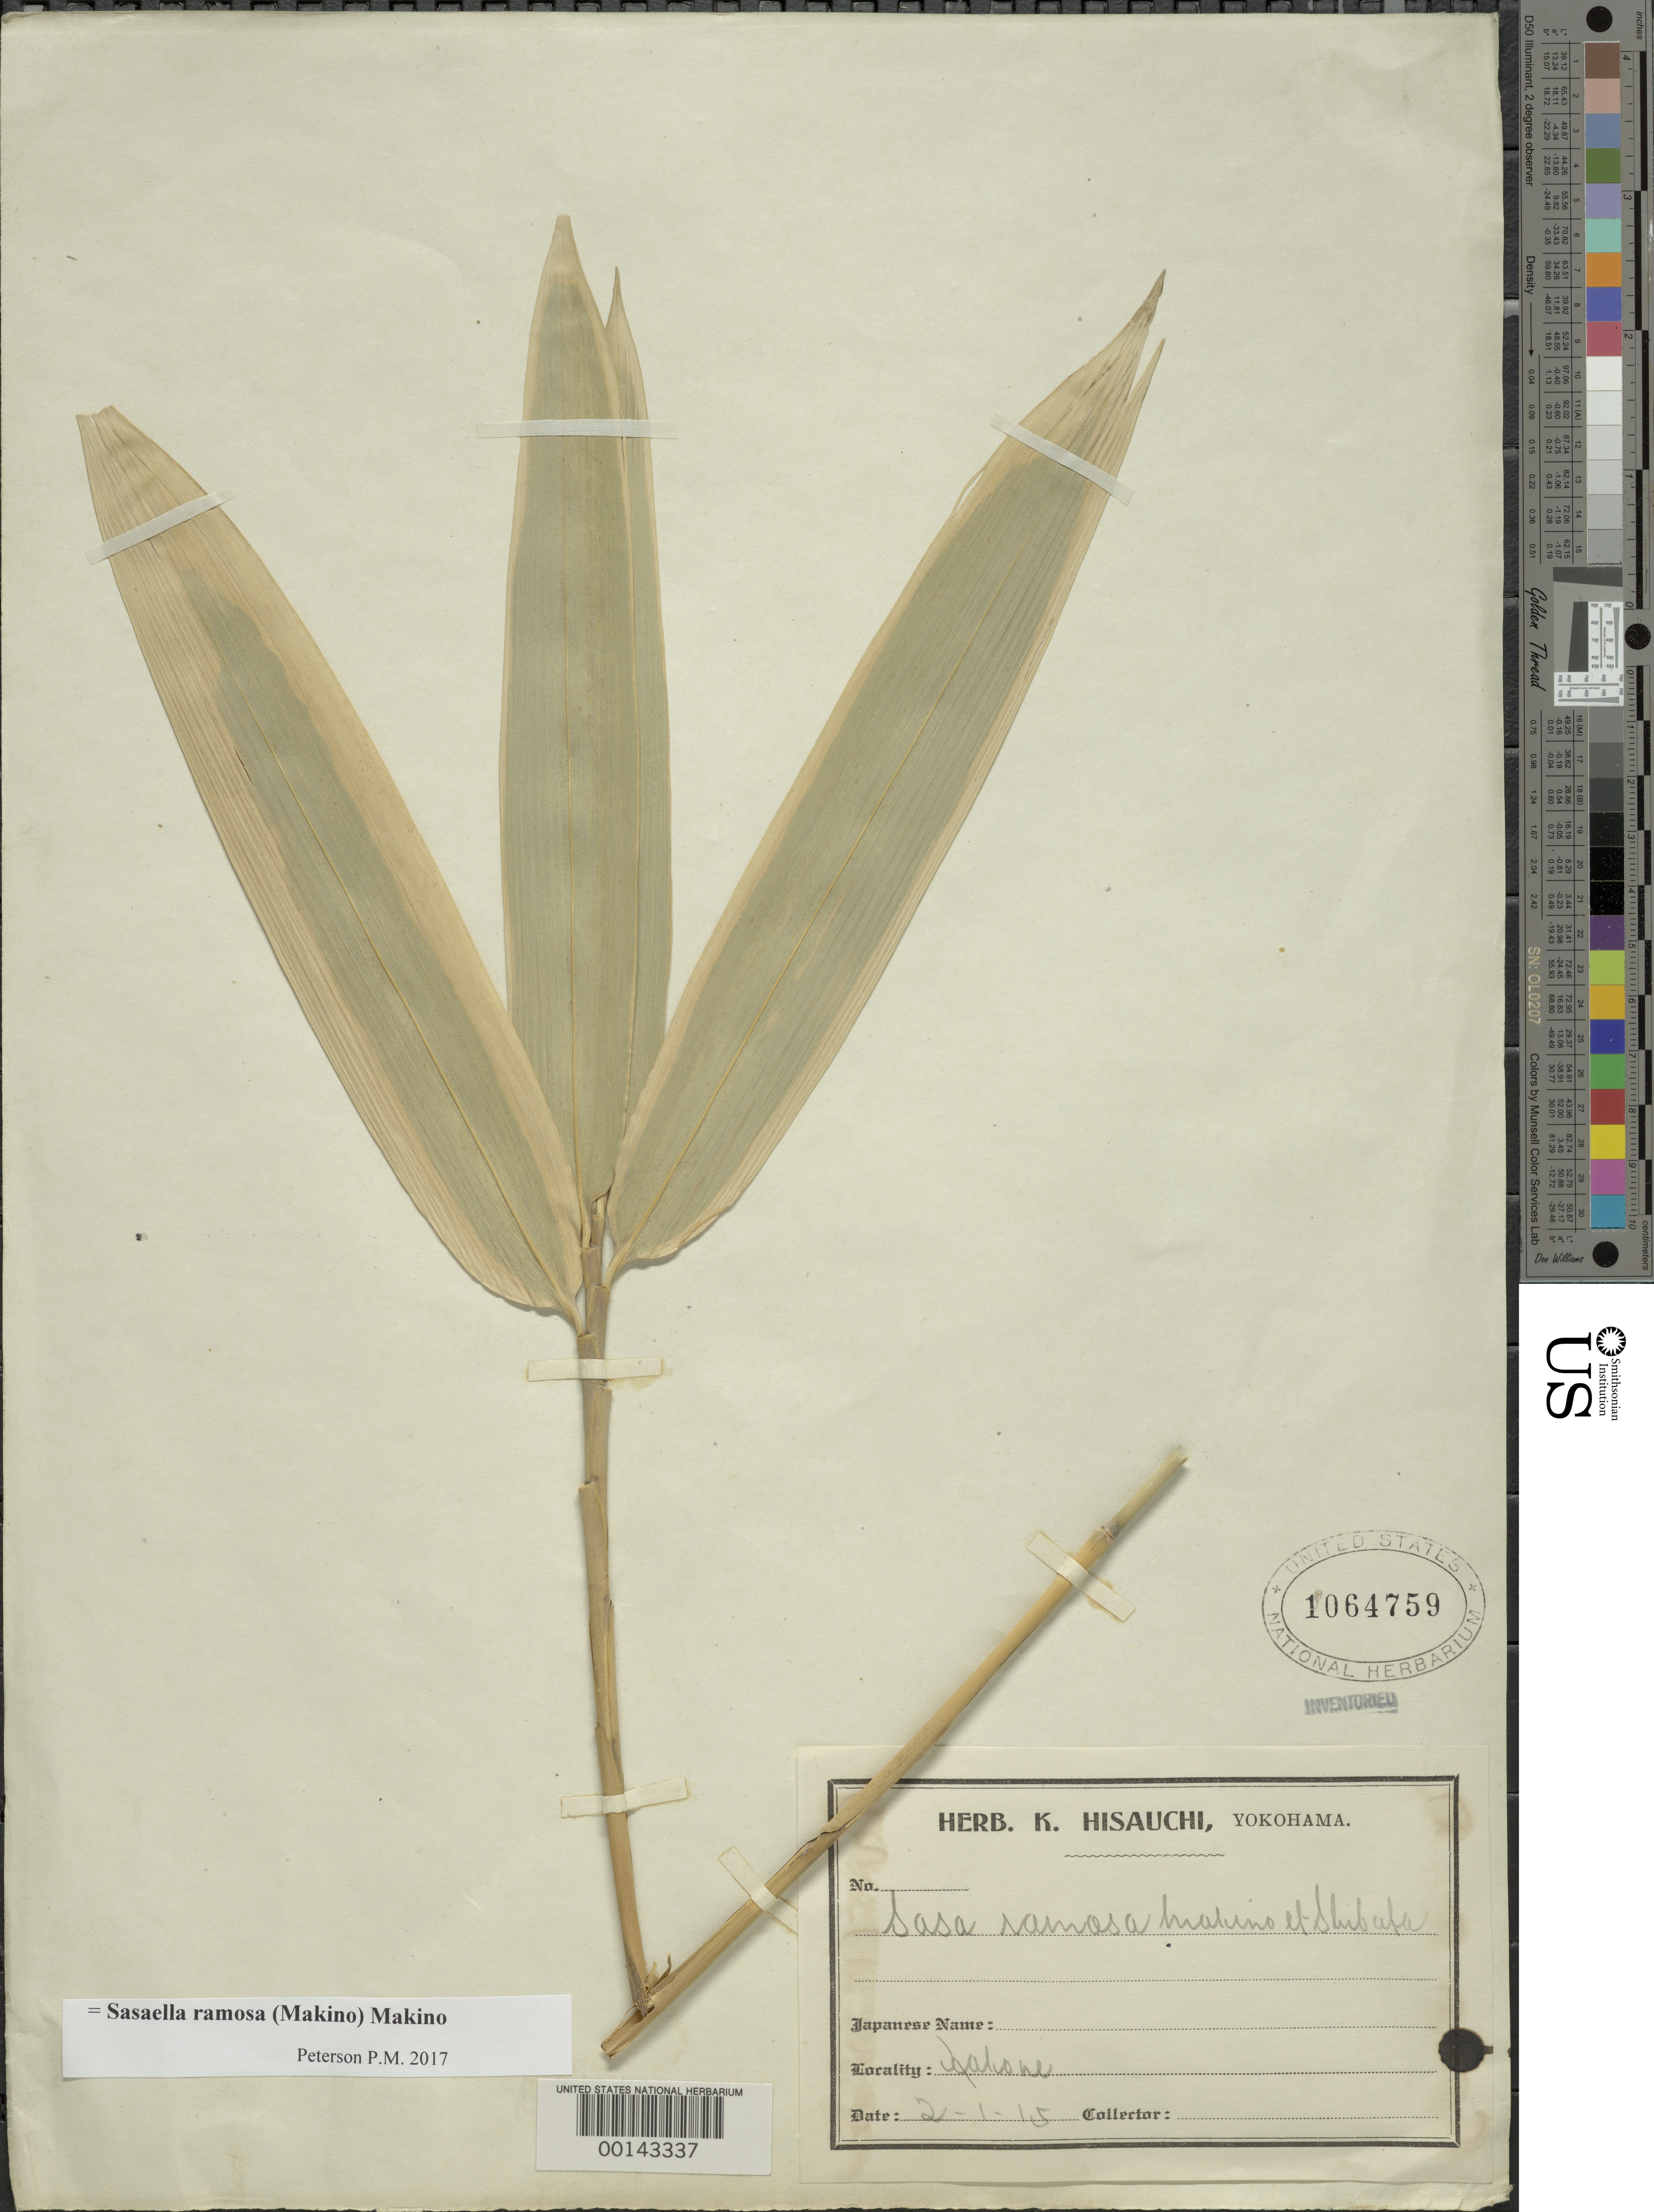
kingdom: Plantae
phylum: Tracheophyta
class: Liliopsida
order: Poales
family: Poaceae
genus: Sasaella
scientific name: Sasaella ramosa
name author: (Makino) Makino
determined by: Poaceae Reorganization Project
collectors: K. Hisauchi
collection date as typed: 02 Jan 1915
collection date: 1915-01-02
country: Japan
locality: Hakone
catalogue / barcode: US 1064759